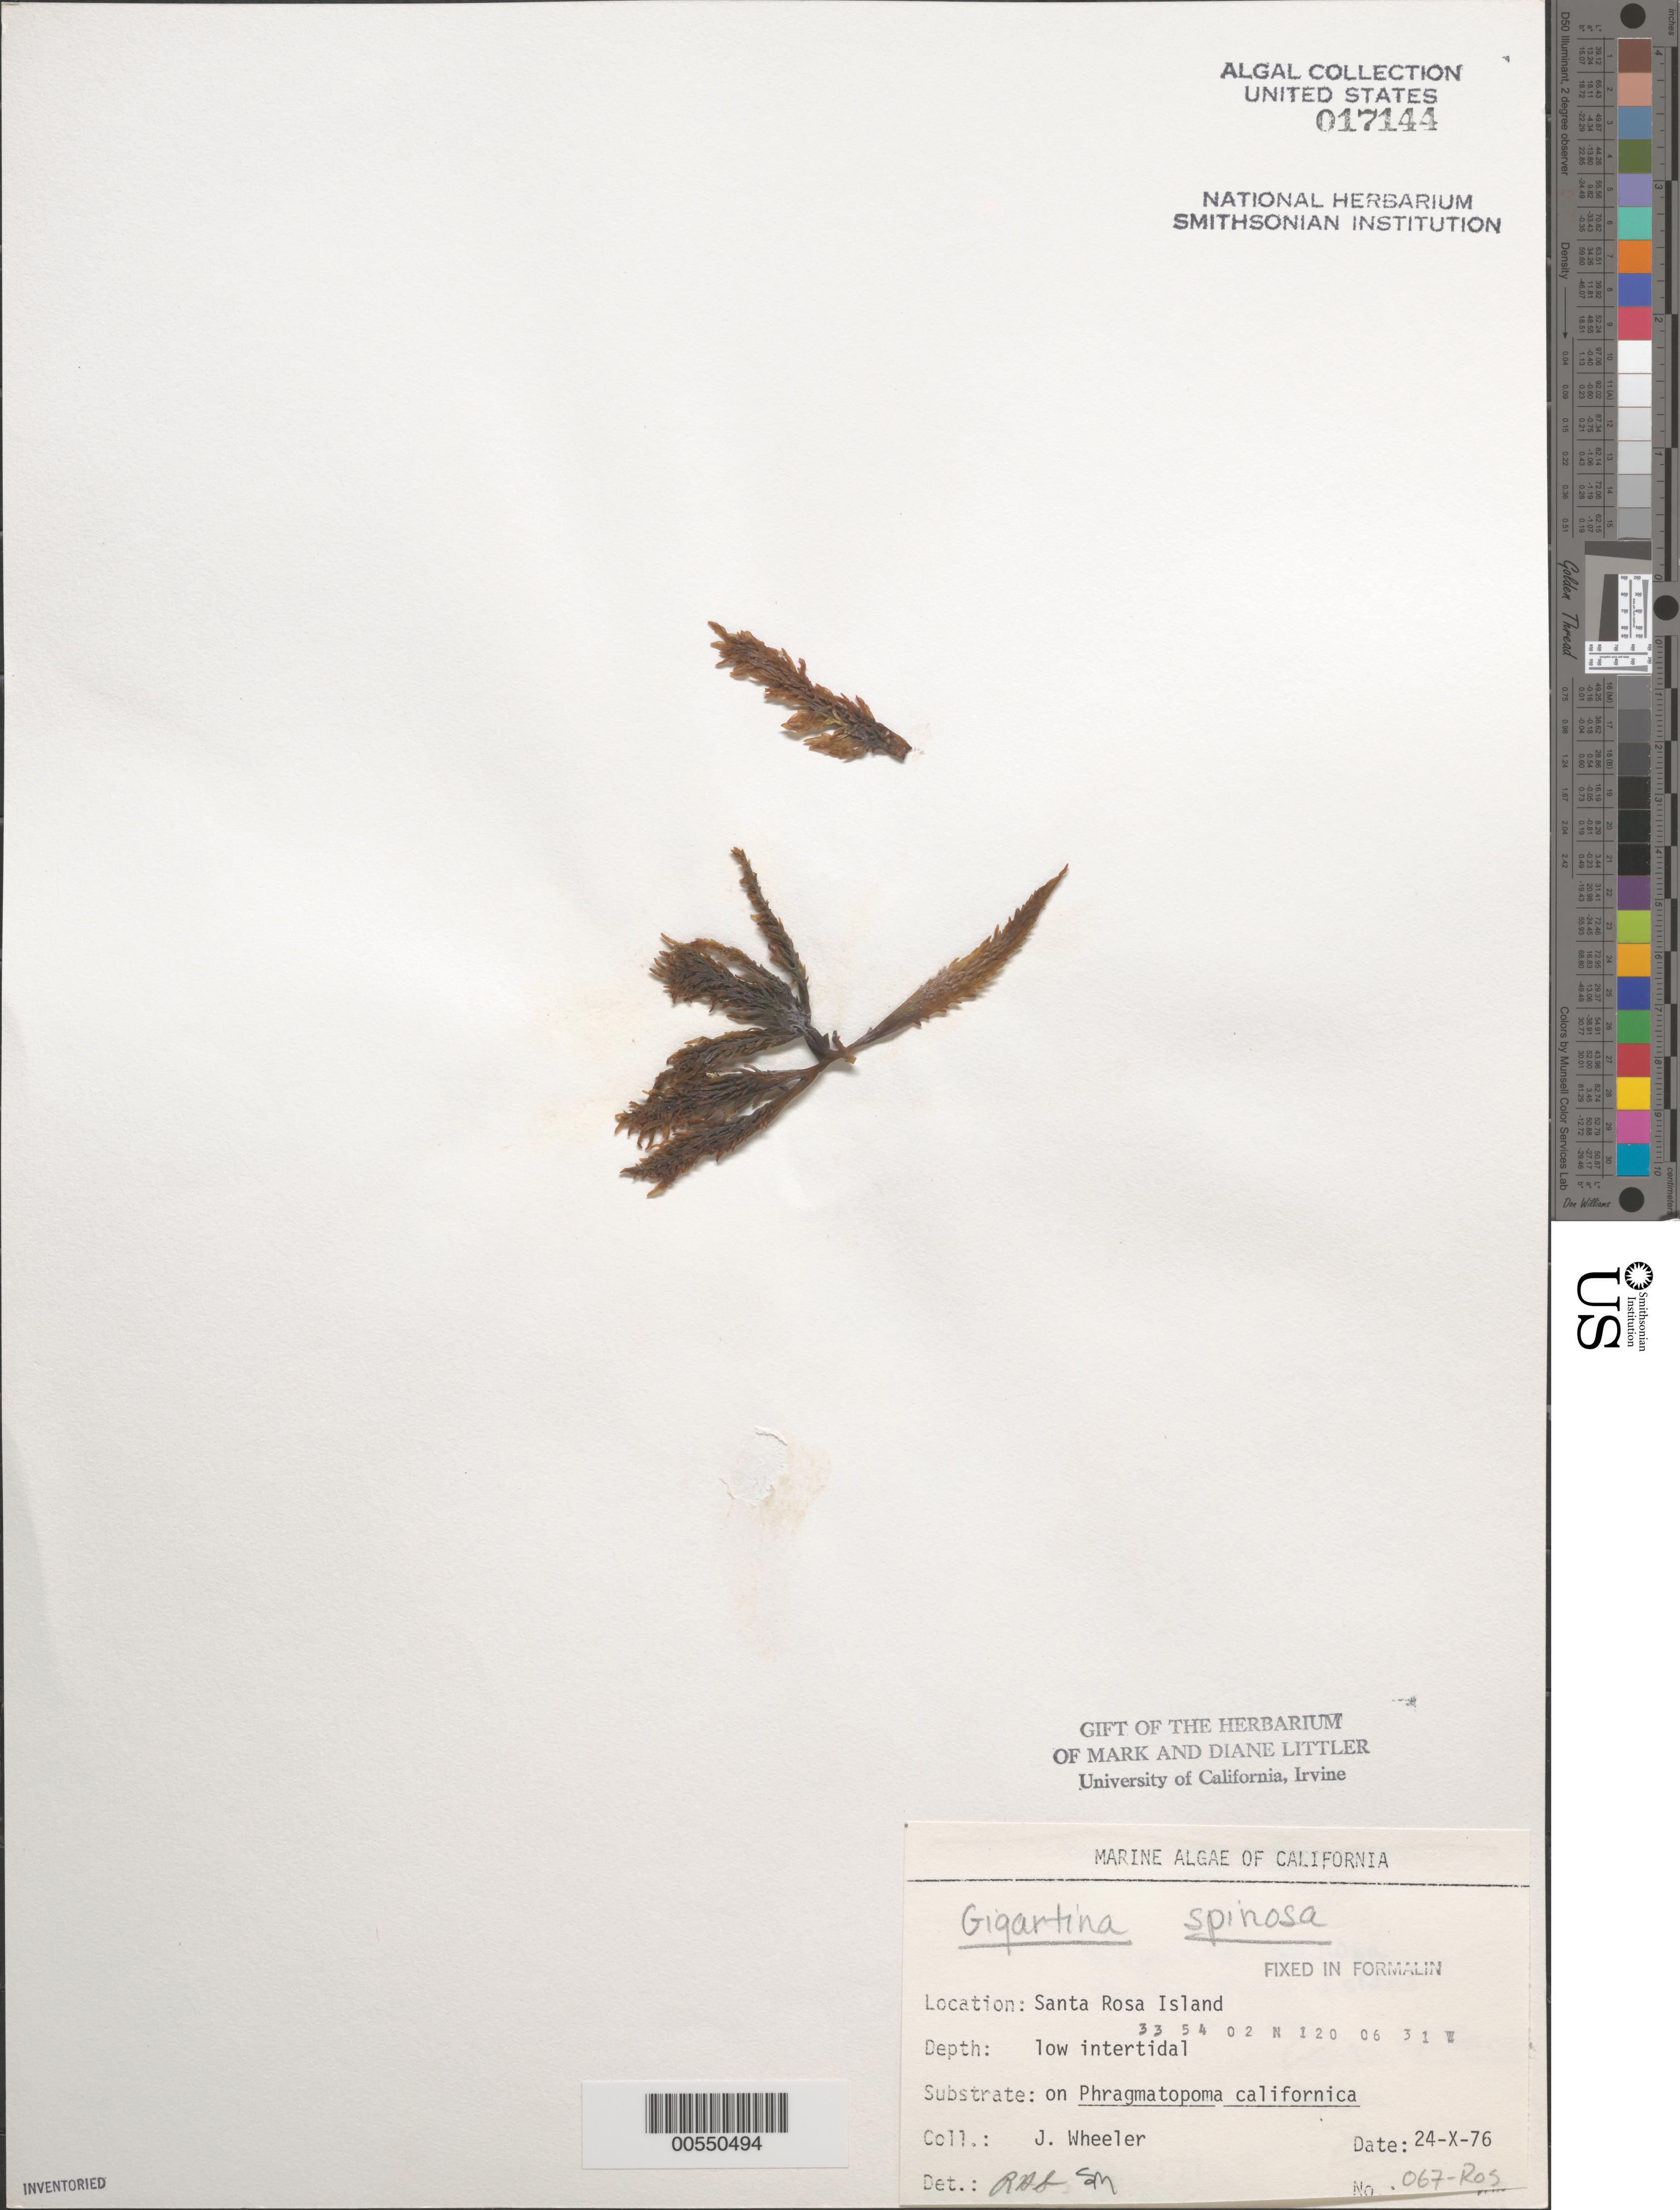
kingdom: Plantae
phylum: Rhodophyta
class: Florideophyceae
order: Gigartinales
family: Gigartinaceae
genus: Chondracanthus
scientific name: Chondracanthus spinosus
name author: (Kütz.) Guiry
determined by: Algae name updating Project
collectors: J. L. Wheeler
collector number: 067-ros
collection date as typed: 24 Oct 1976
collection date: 1976-10-24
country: United States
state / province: California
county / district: Santa Barbara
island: Santa Rosa Island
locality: Johnson's Lee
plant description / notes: BLM-SOCALBIGHT Rocky Intertidal Survey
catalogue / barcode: US 17144